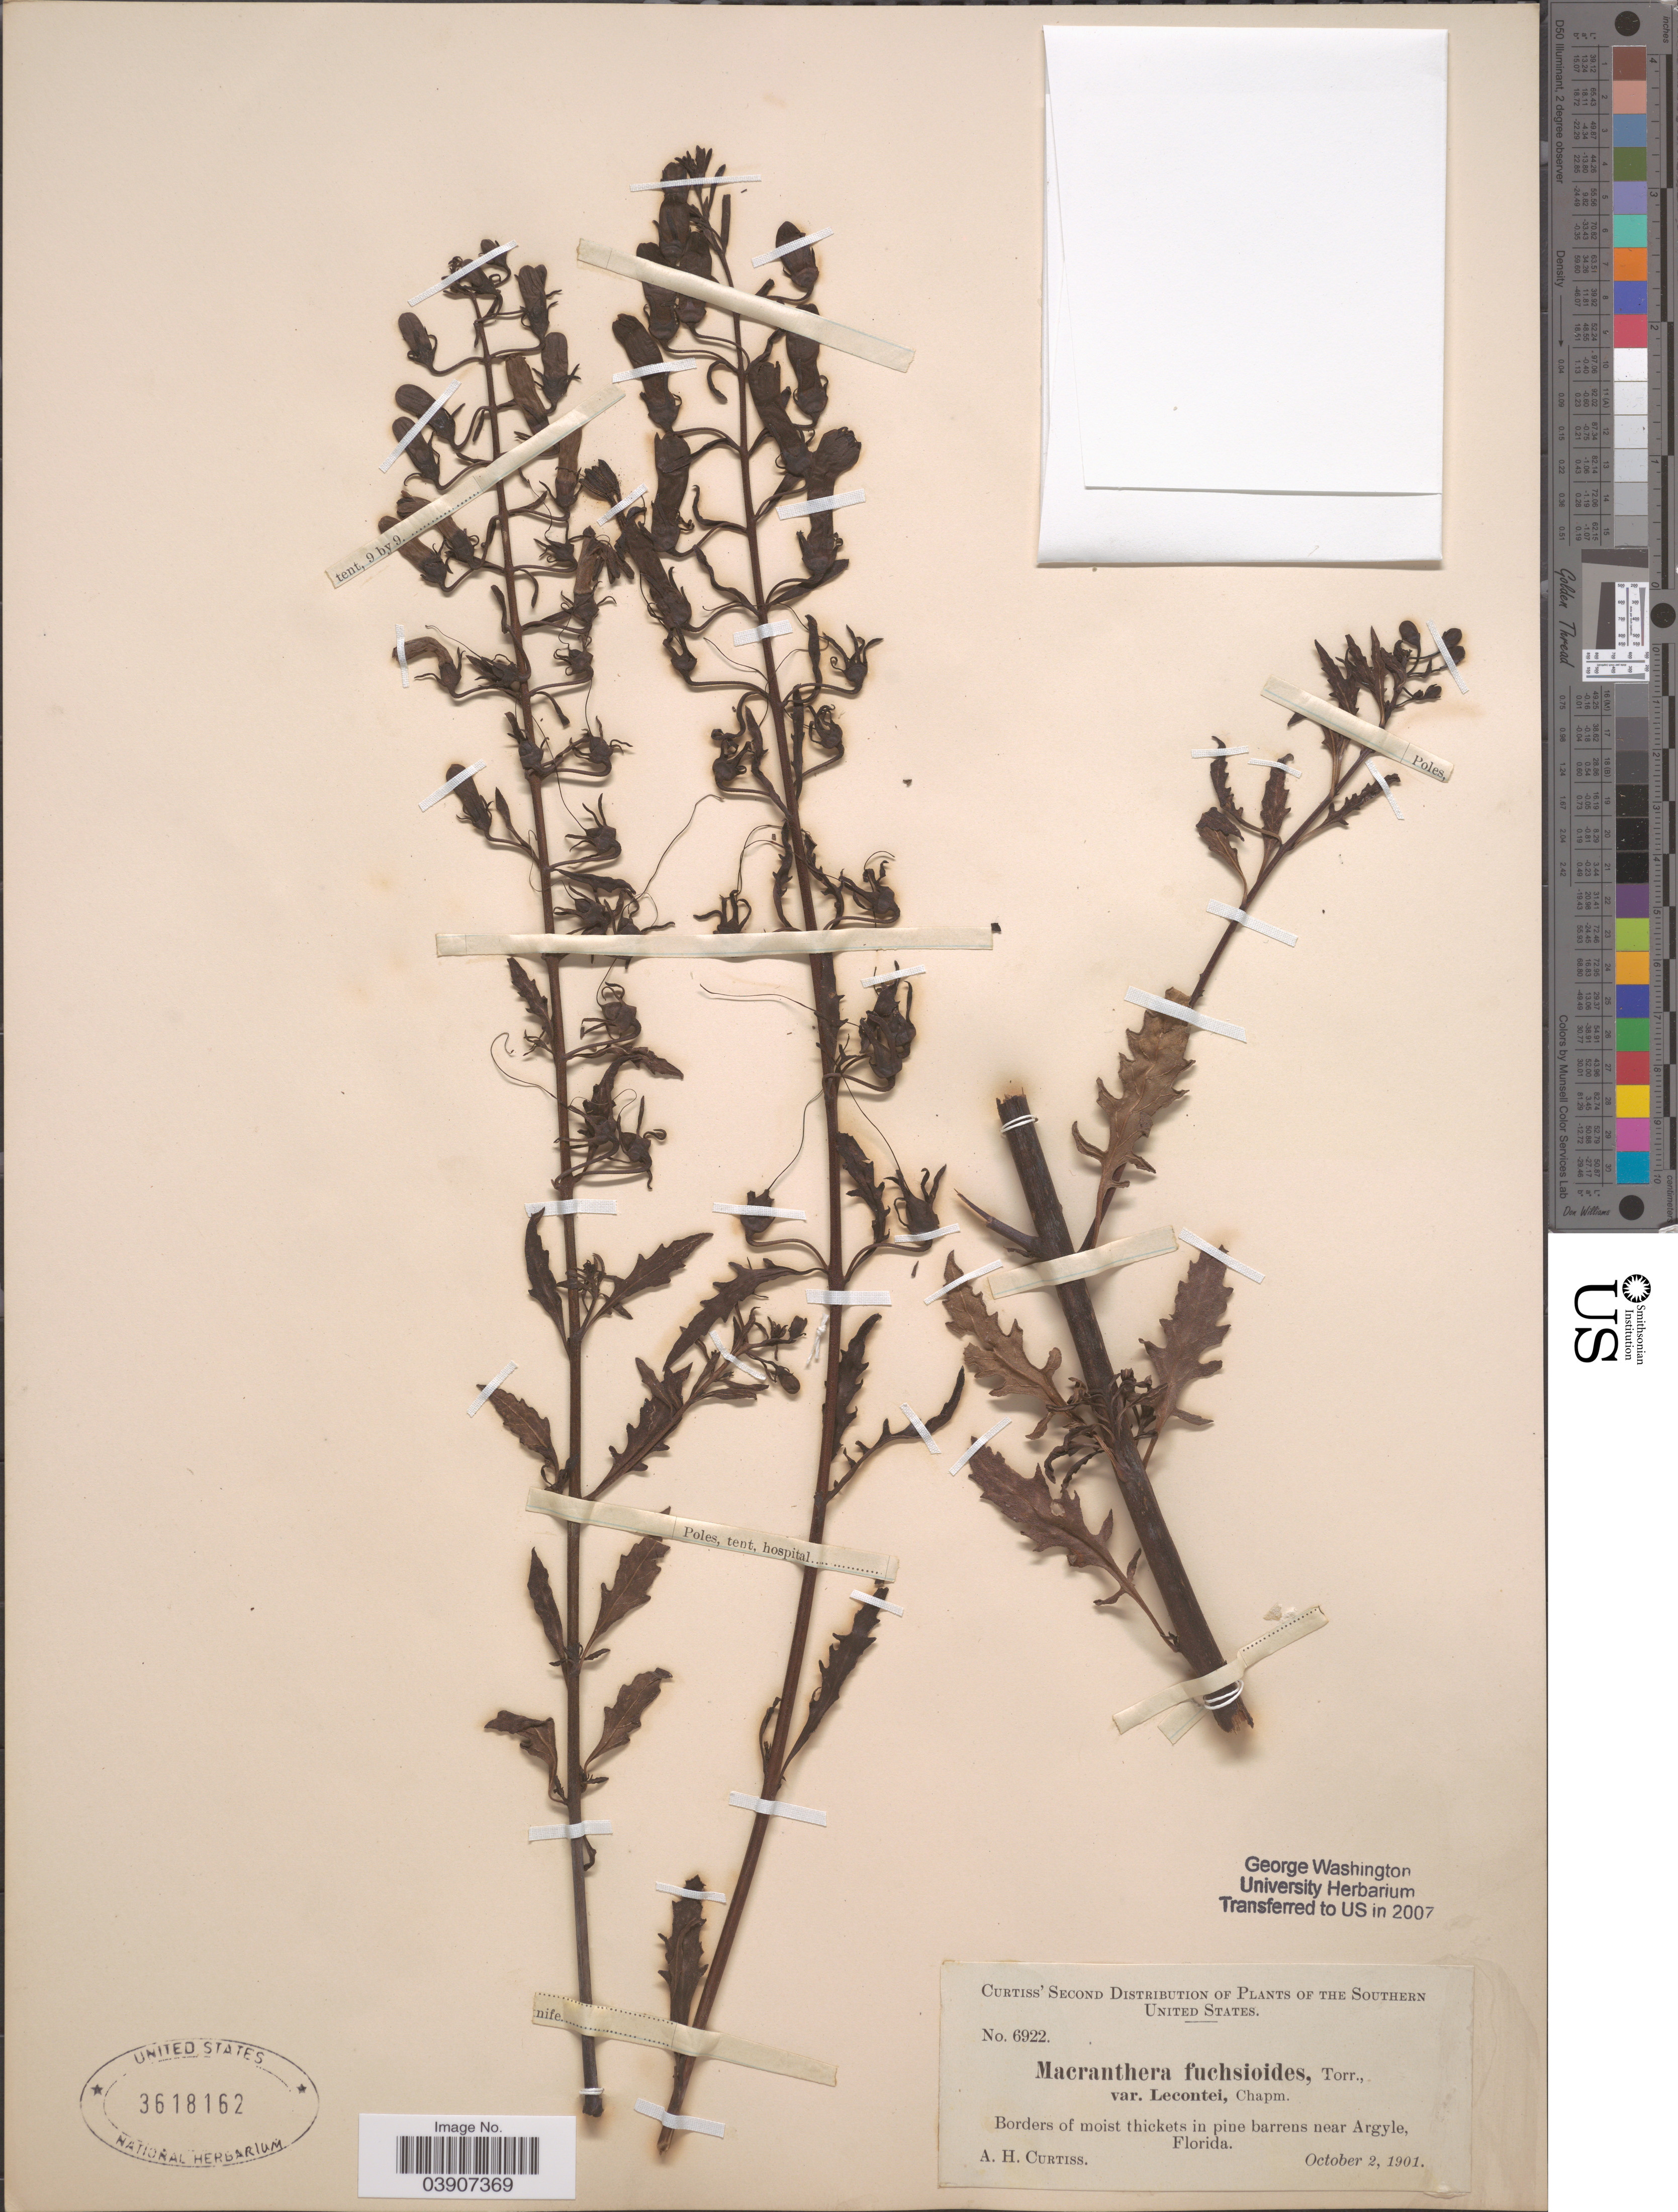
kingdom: Plantae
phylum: Tracheophyta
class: Magnoliopsida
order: Lamiales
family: Orobanchaceae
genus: Macranthera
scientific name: Macranthera fuchsioides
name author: Torr. ex Benth.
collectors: A. H. Curtiss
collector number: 6922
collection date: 1901-10-02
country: United States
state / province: Florida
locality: Southern United States. Borders of moist thickets in pine barrens near Argyle.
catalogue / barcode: US 3618162